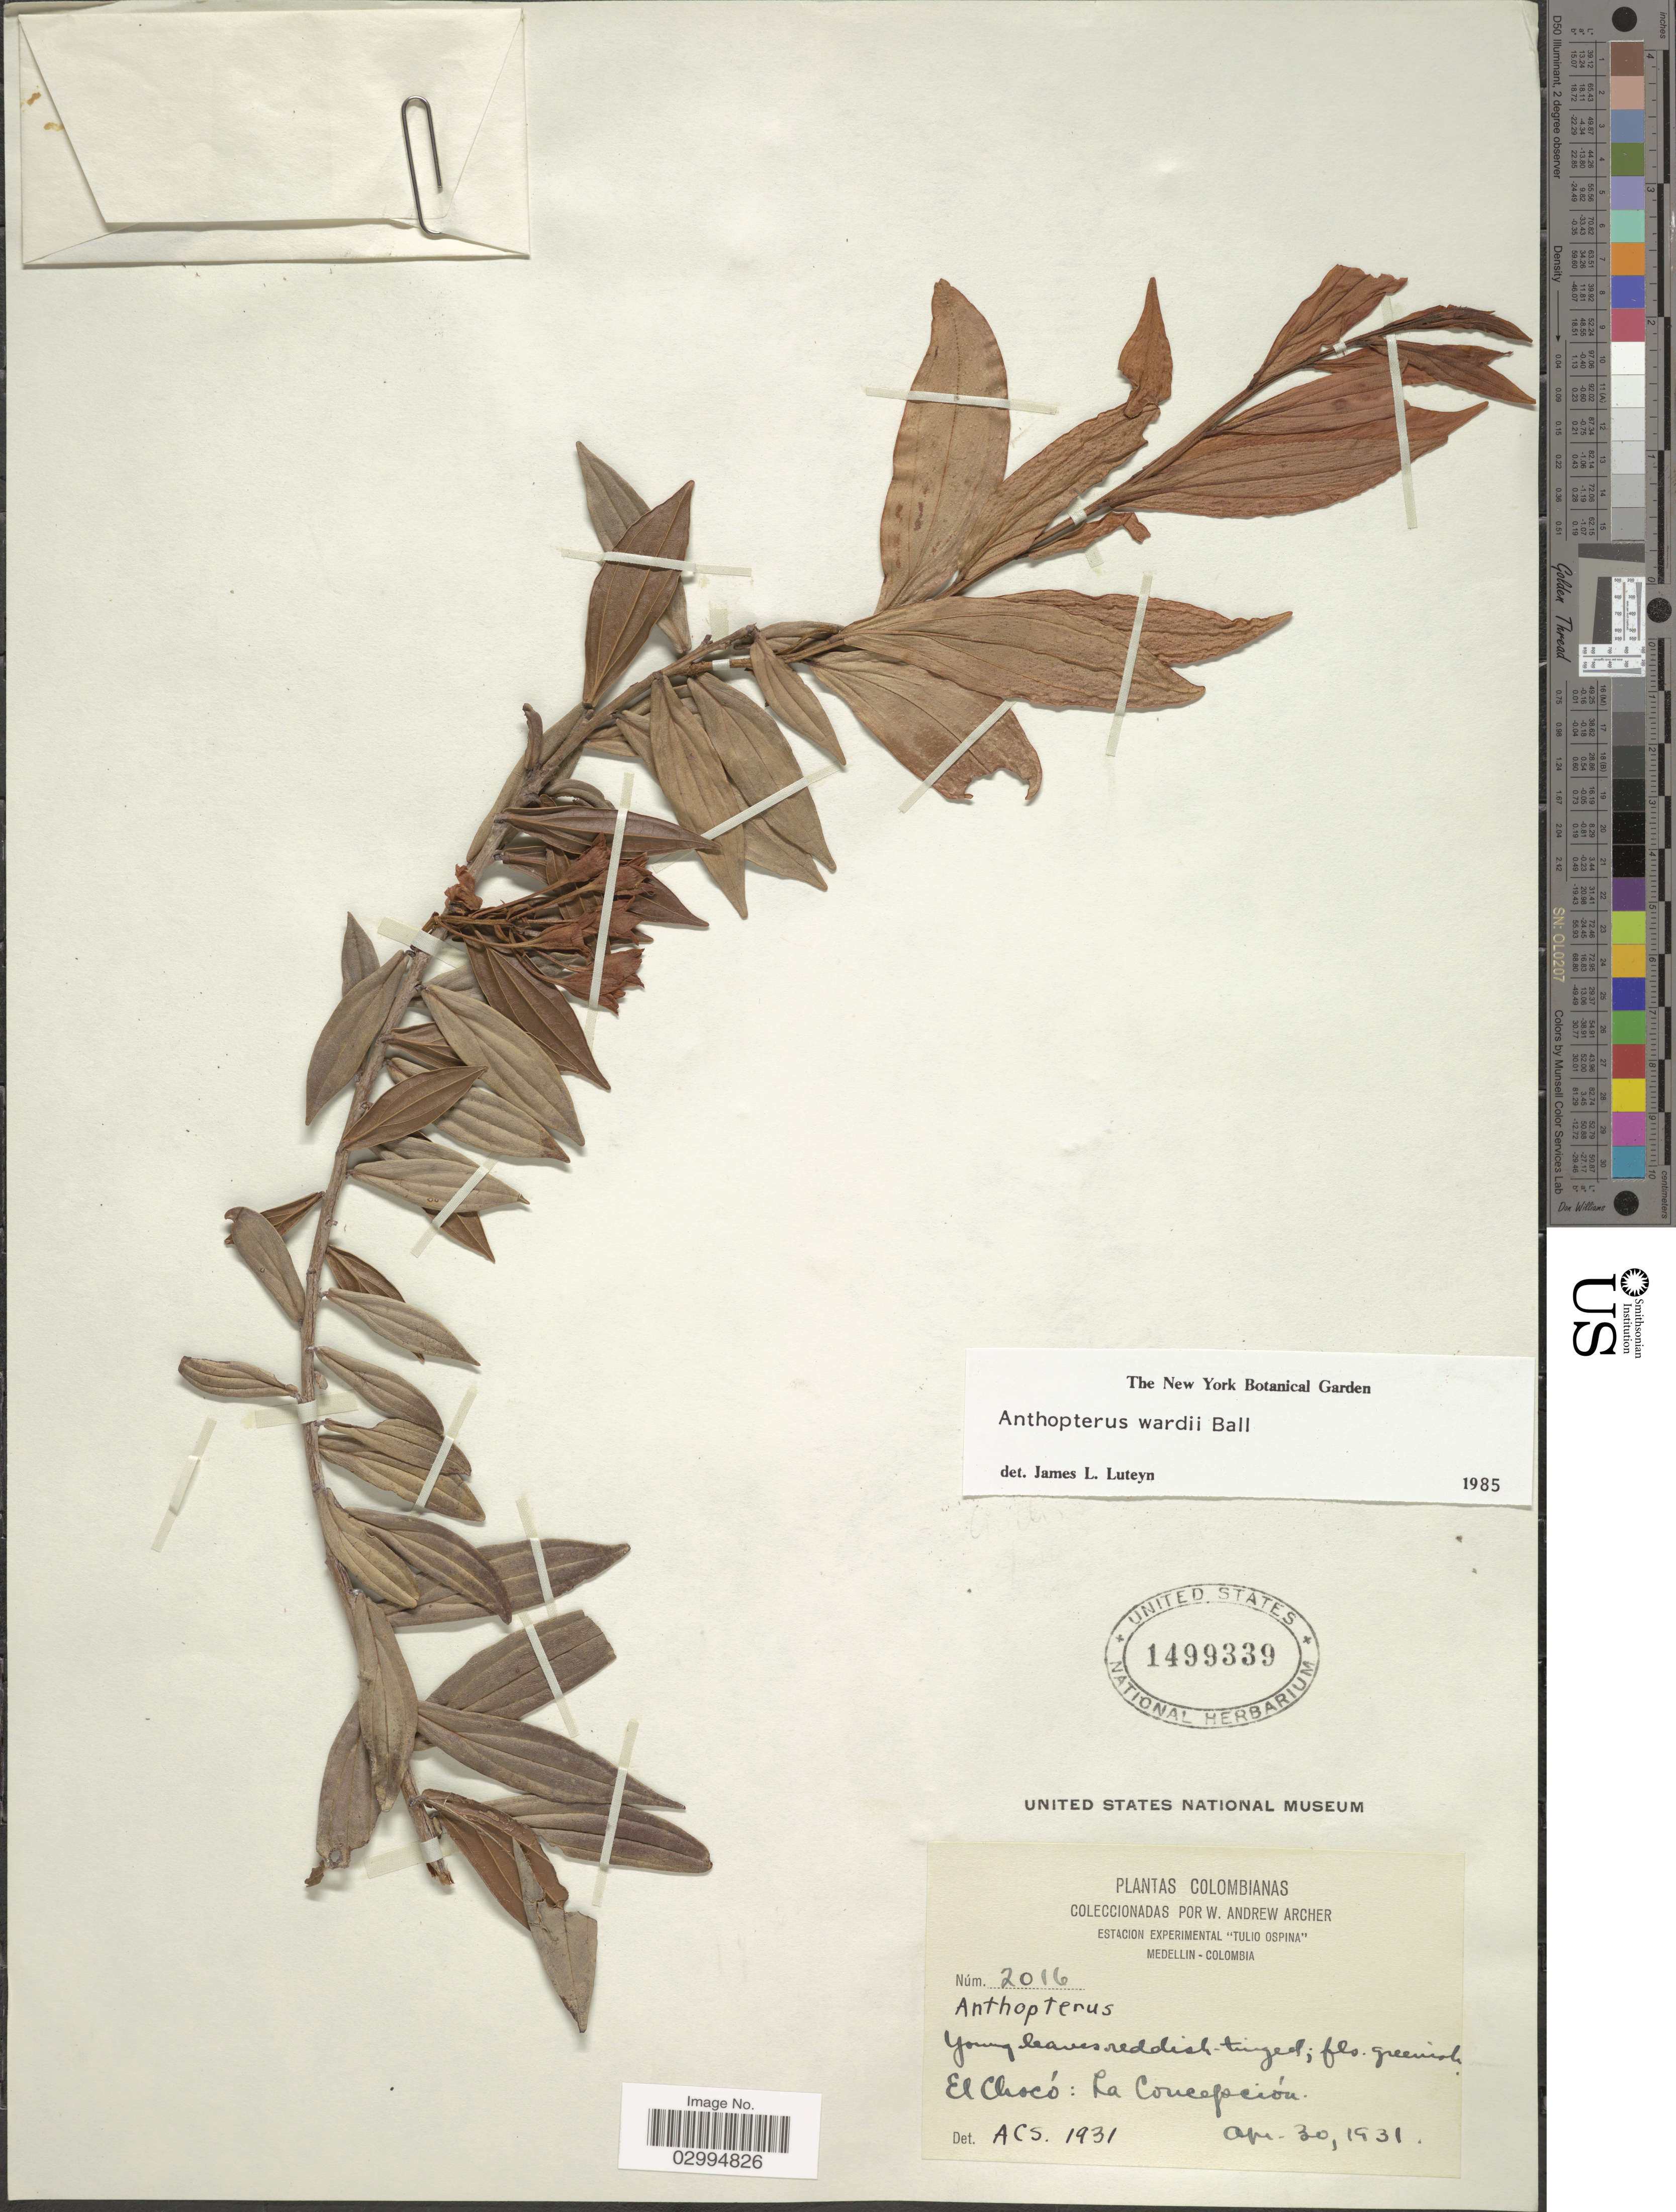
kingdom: Plantae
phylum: Tracheophyta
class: Magnoliopsida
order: Ericales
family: Ericaceae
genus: Anthopterus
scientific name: Anthopterus wardii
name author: Ball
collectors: W. A. Archer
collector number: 2016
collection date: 1931-04-30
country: Colombia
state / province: Chocó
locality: El Chocó: La Concepción.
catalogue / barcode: US 1499339